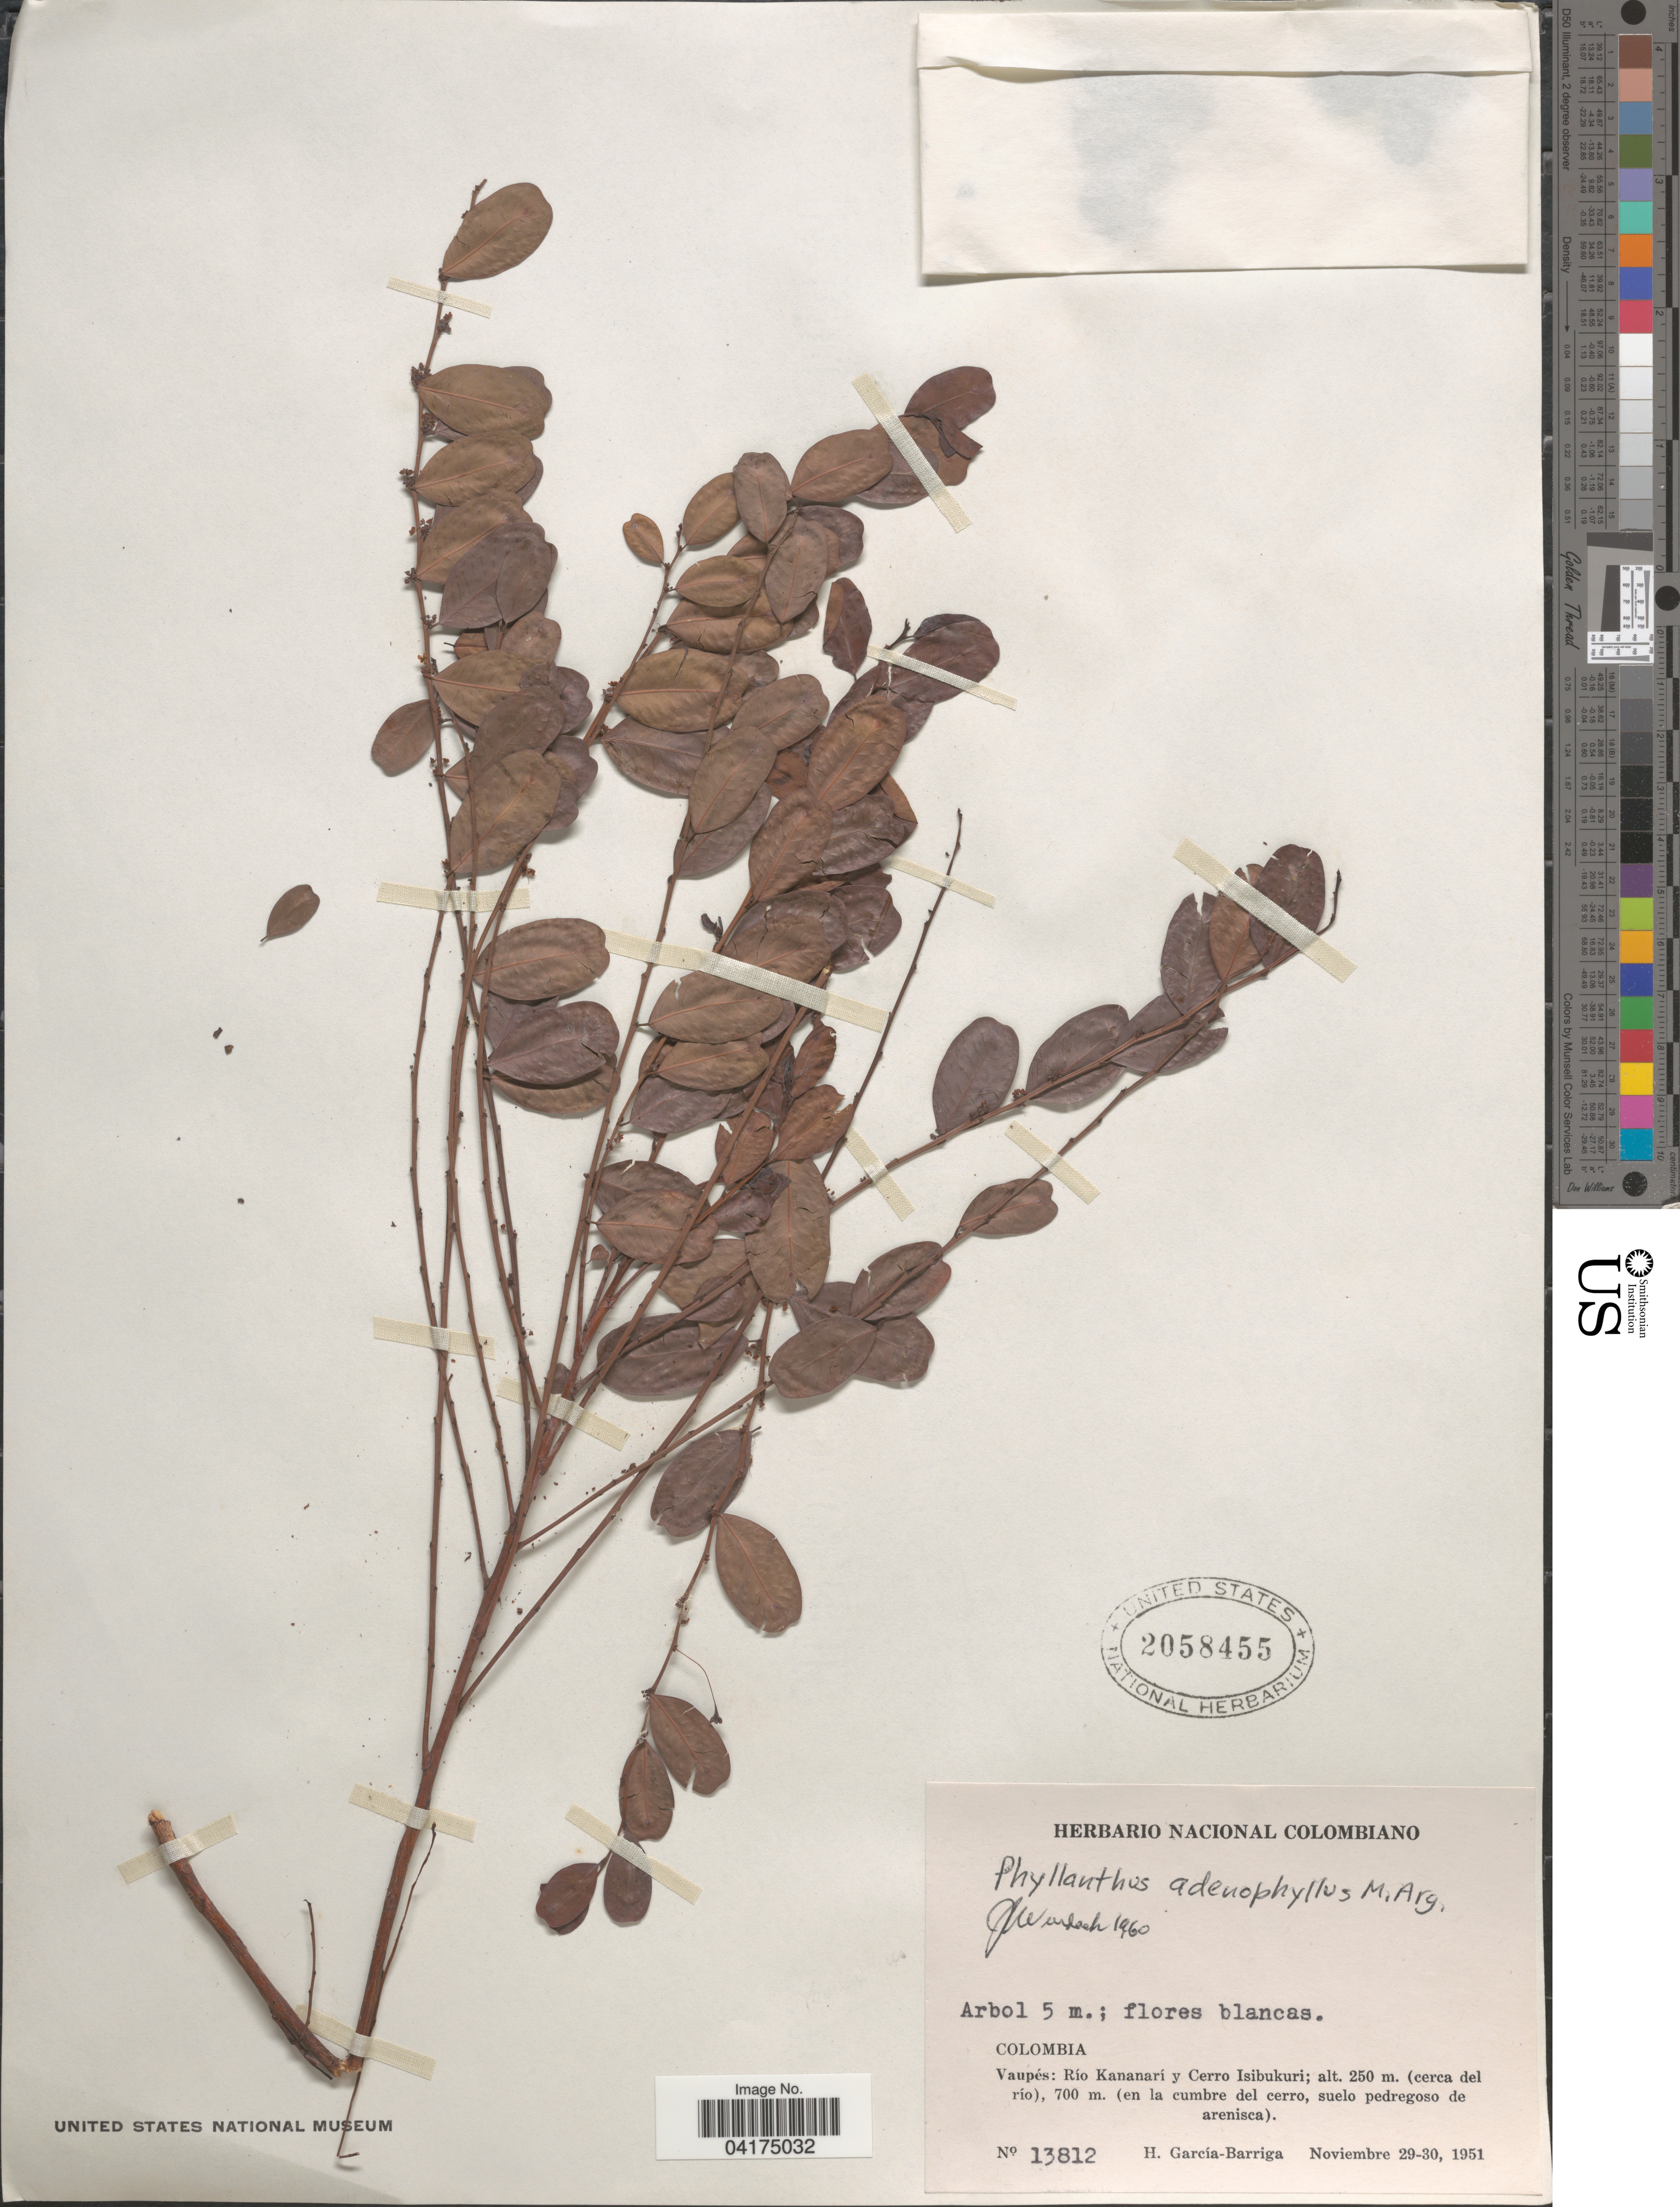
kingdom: Plantae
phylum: Tracheophyta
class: Magnoliopsida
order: Malpighiales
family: Phyllanthaceae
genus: Phyllanthus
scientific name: Phyllanthus adenophyllus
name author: Müll. Arg.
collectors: H. García Barriga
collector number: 13812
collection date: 1951-11-29/1951-11-30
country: Colombia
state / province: Vaupés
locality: Río Kananarí y Cerro Isibukuri (cerca del río).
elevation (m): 250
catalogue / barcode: US 2058455